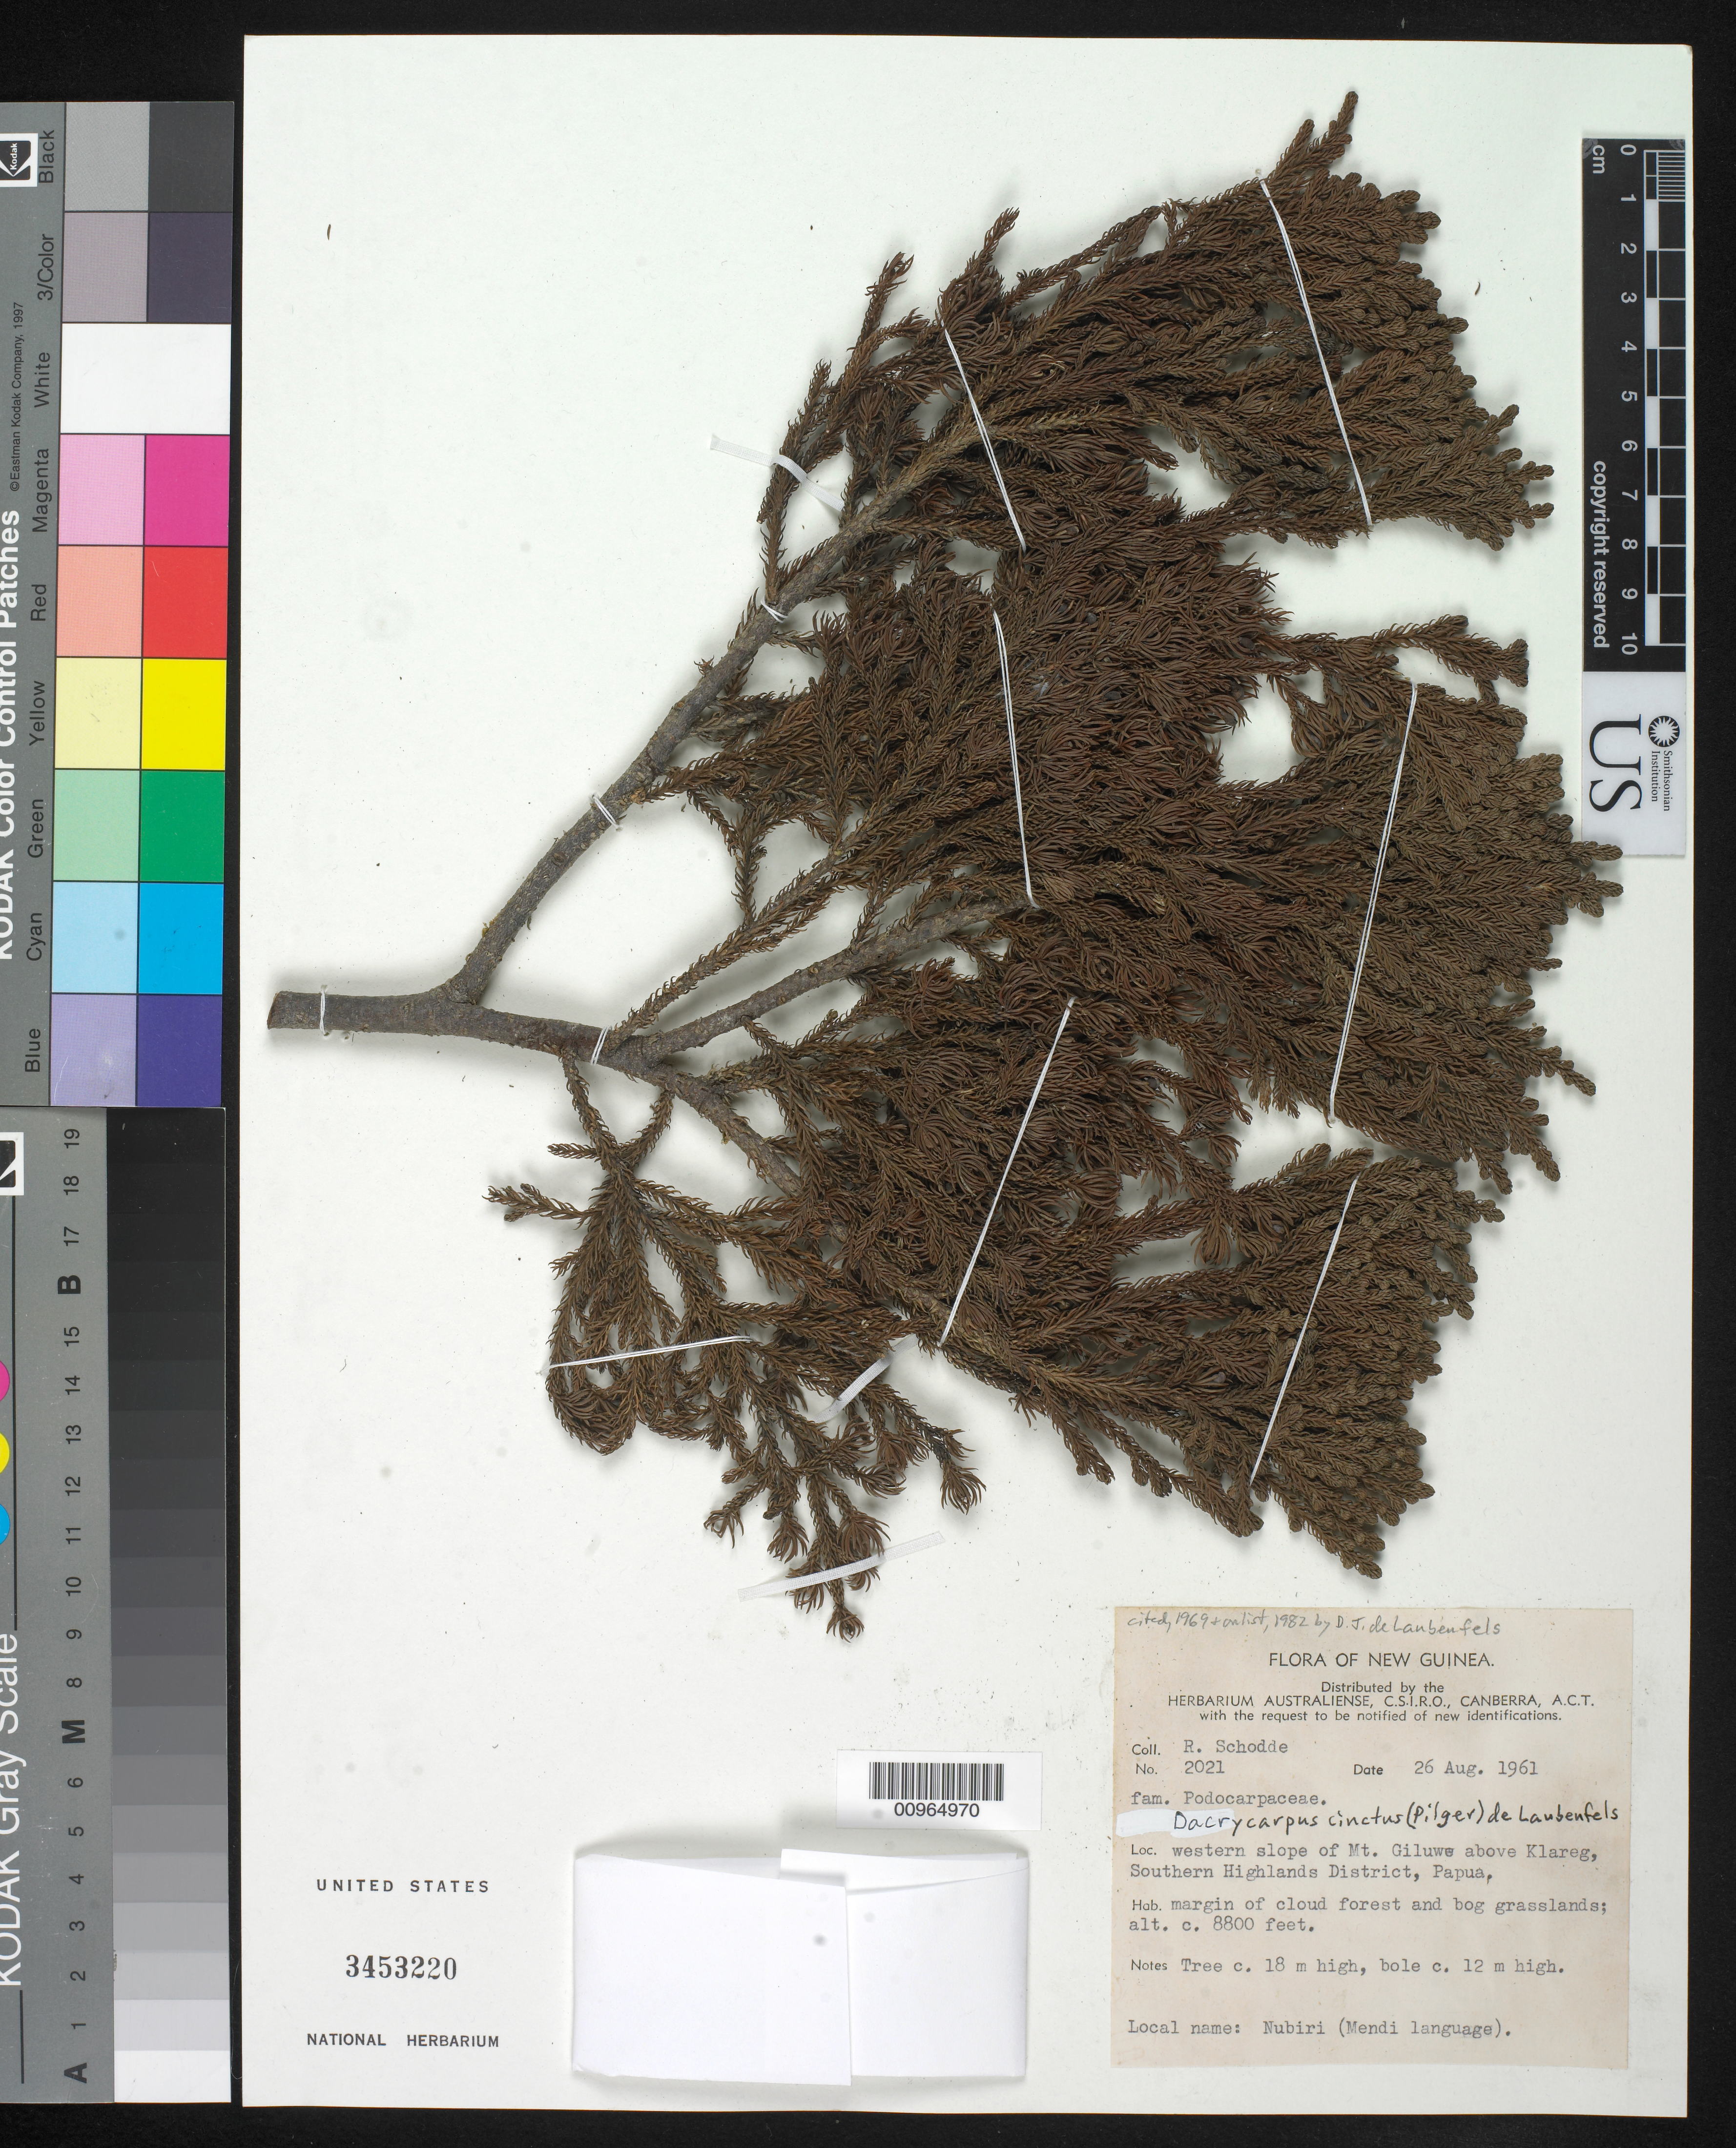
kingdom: Plantae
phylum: Tracheophyta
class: Pinopsida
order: Pinales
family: Podocarpaceae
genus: Dacrydium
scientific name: Dacrydium cinctus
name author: (Pilg.) de Laub.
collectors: R. Schodde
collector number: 2021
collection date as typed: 26 Aug 1961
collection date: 1961-08-26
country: Papua New Guinea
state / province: Southern Highlands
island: New Guinea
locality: Western slope of Mt. Giluwe, above Klareg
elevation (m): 2682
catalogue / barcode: US 3453220